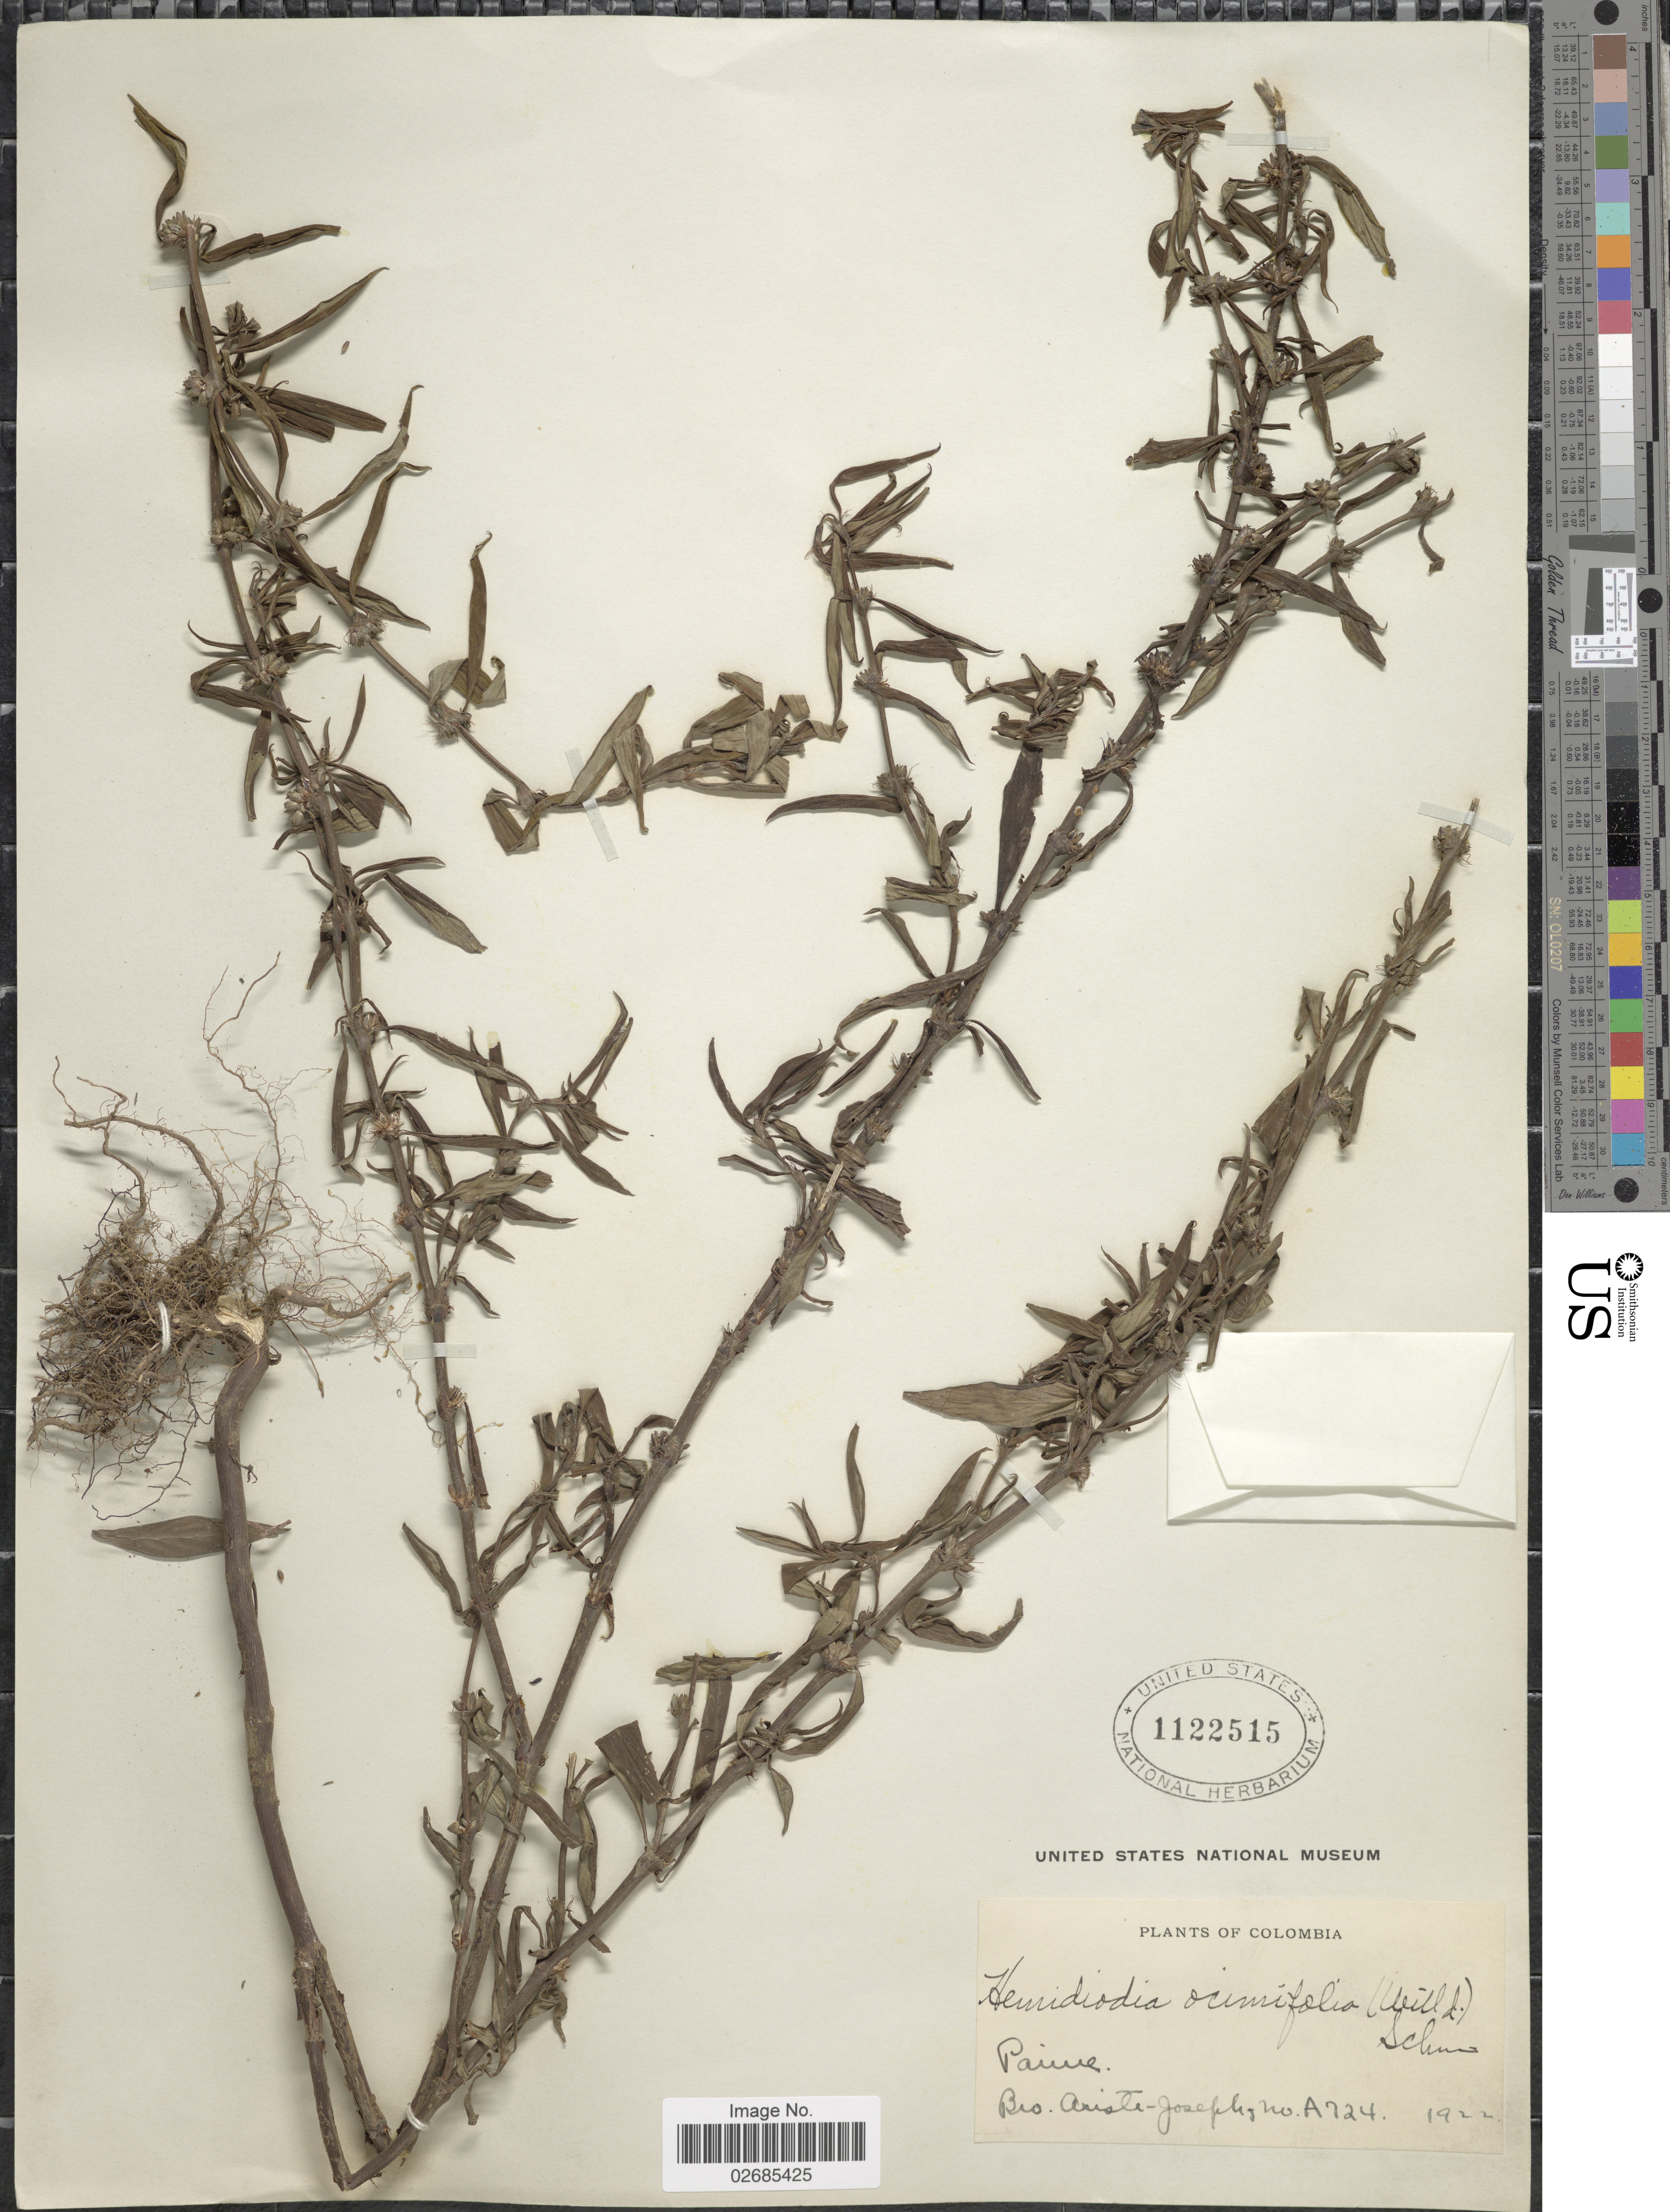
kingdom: Plantae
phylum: Tracheophyta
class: Magnoliopsida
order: Gentianales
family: Rubiaceae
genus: Hemidiodia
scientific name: Hemidiodia ocimifolia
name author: (Willd.) K. Schum.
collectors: Bro. Ariste-Joseph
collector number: A724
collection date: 1922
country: Colombia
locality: Paime.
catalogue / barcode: US 1122515